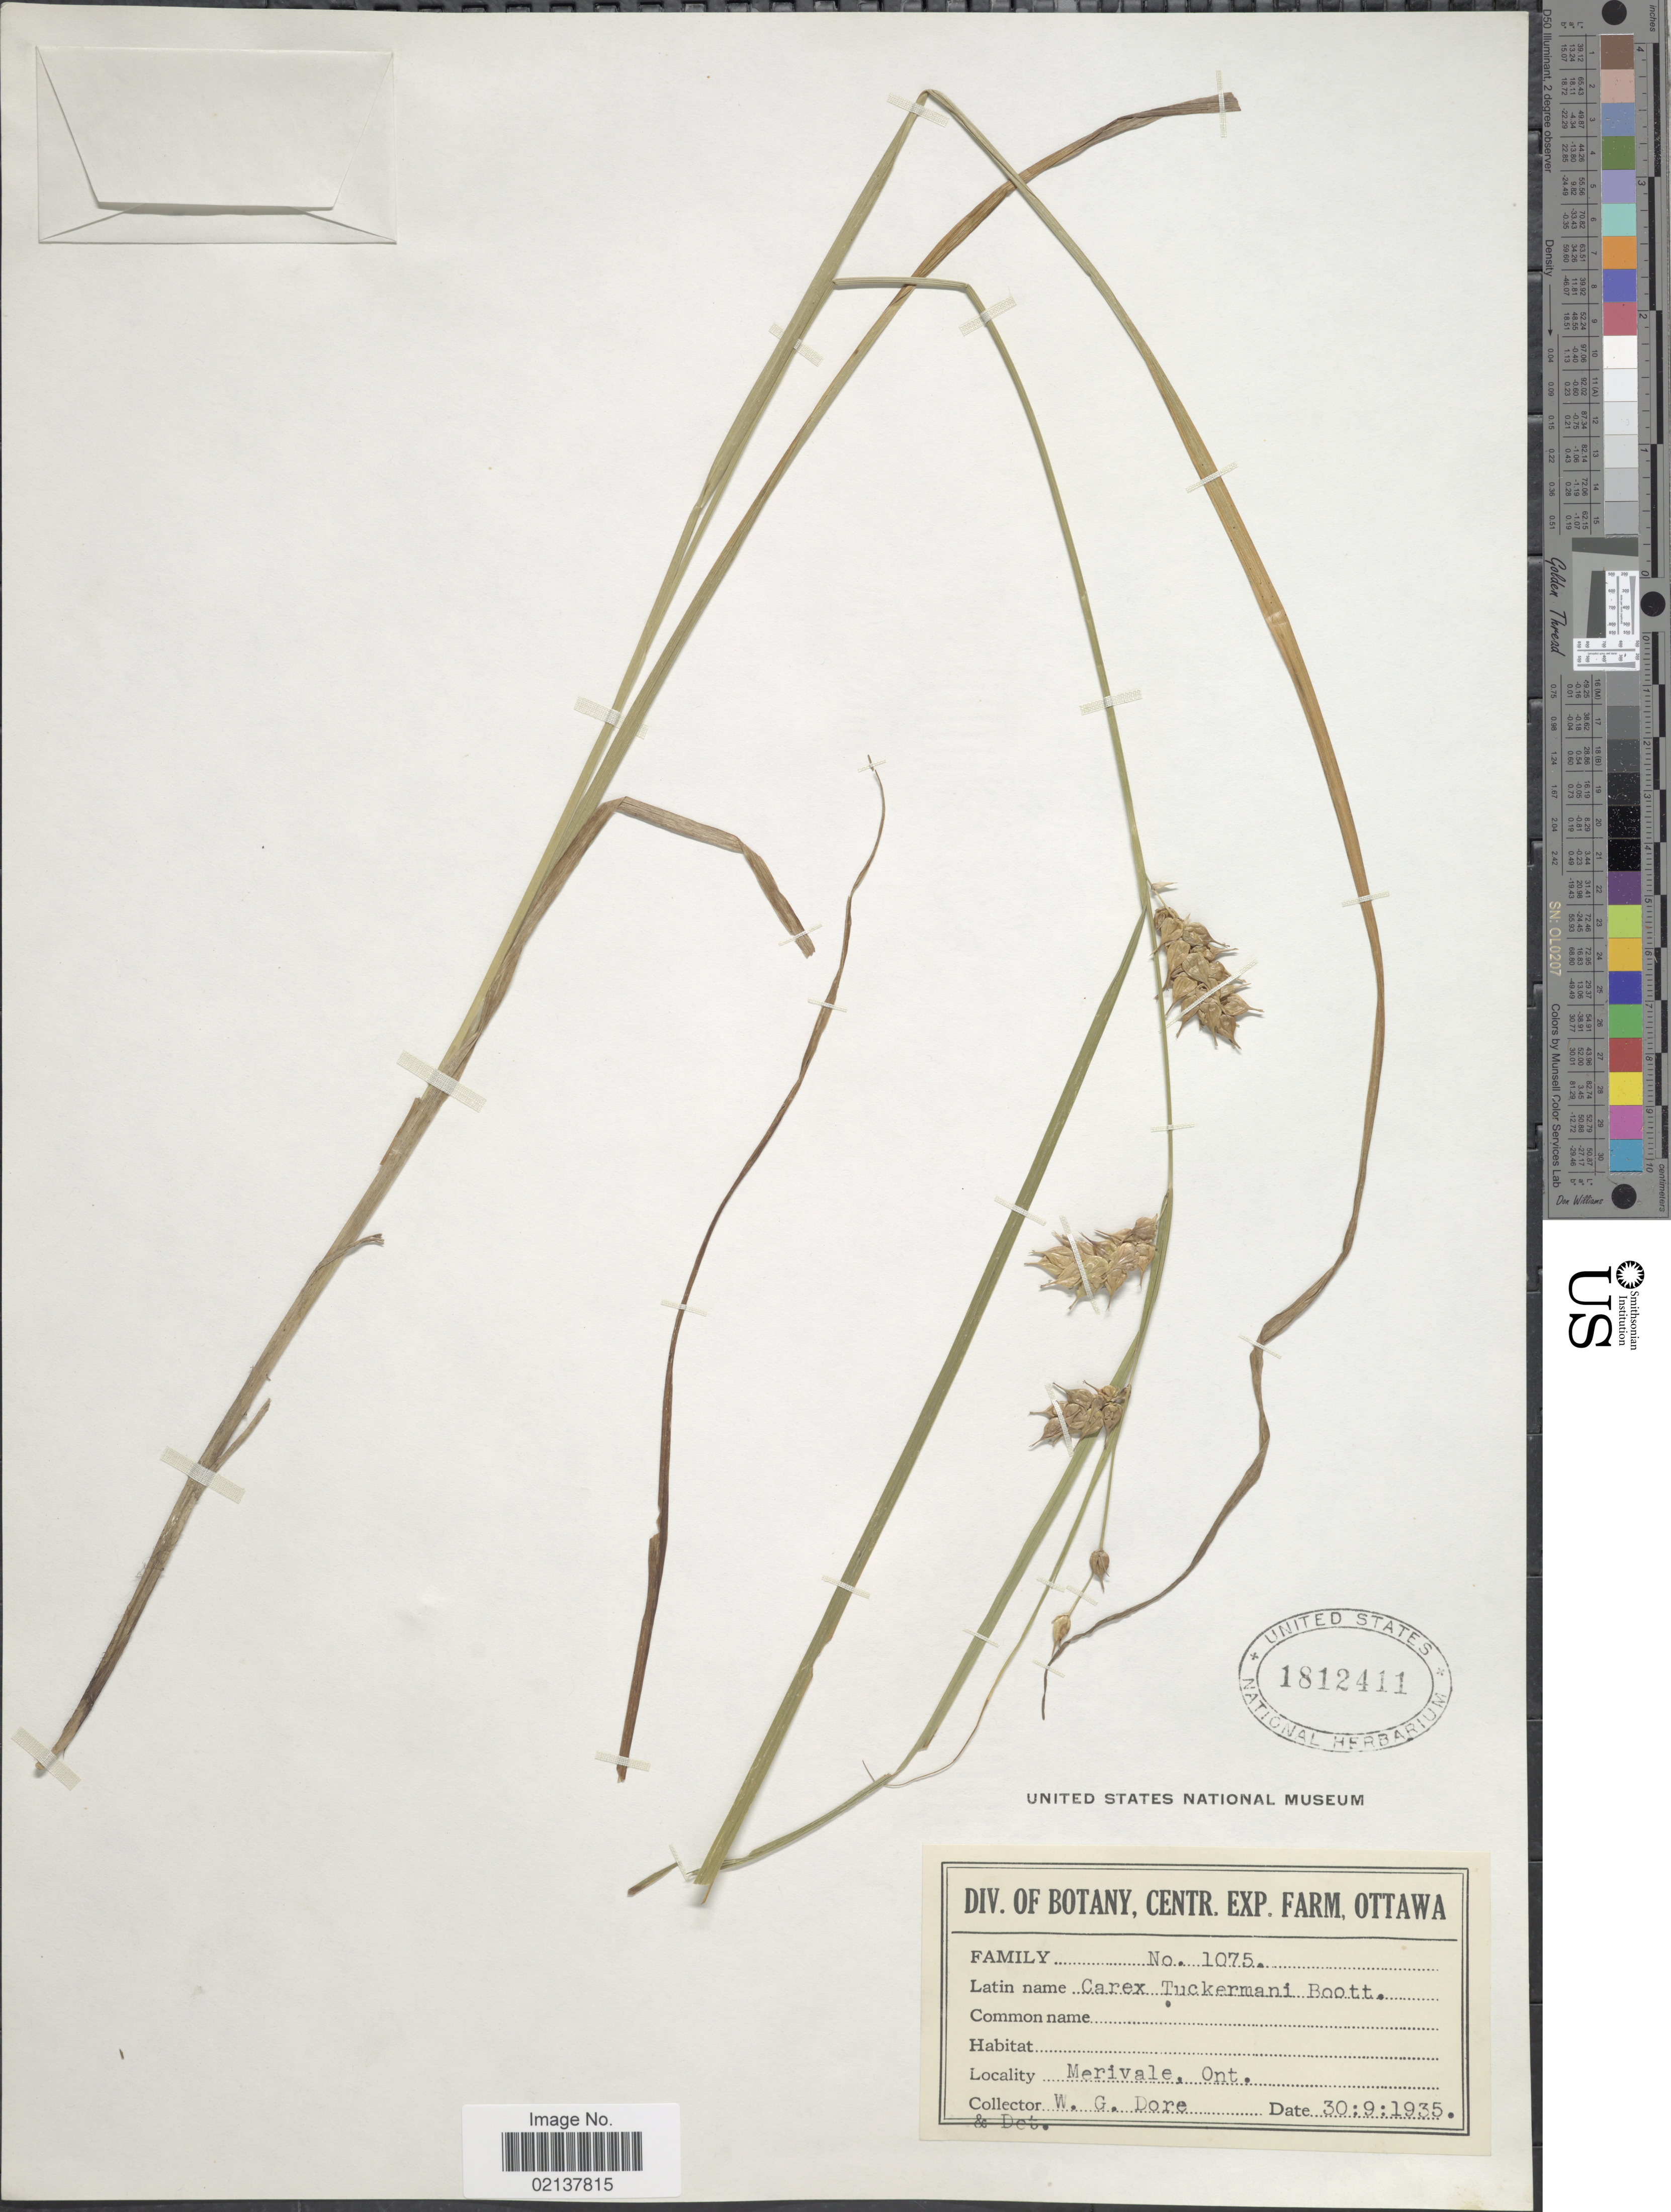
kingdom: Plantae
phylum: Tracheophyta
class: Liliopsida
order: Poales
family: Cyperaceae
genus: Carex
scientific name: Carex tuckermanii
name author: Boott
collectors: W. Dore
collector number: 1075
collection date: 1935-09-30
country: Canada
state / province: Ontario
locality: Merivale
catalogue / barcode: US 1812411